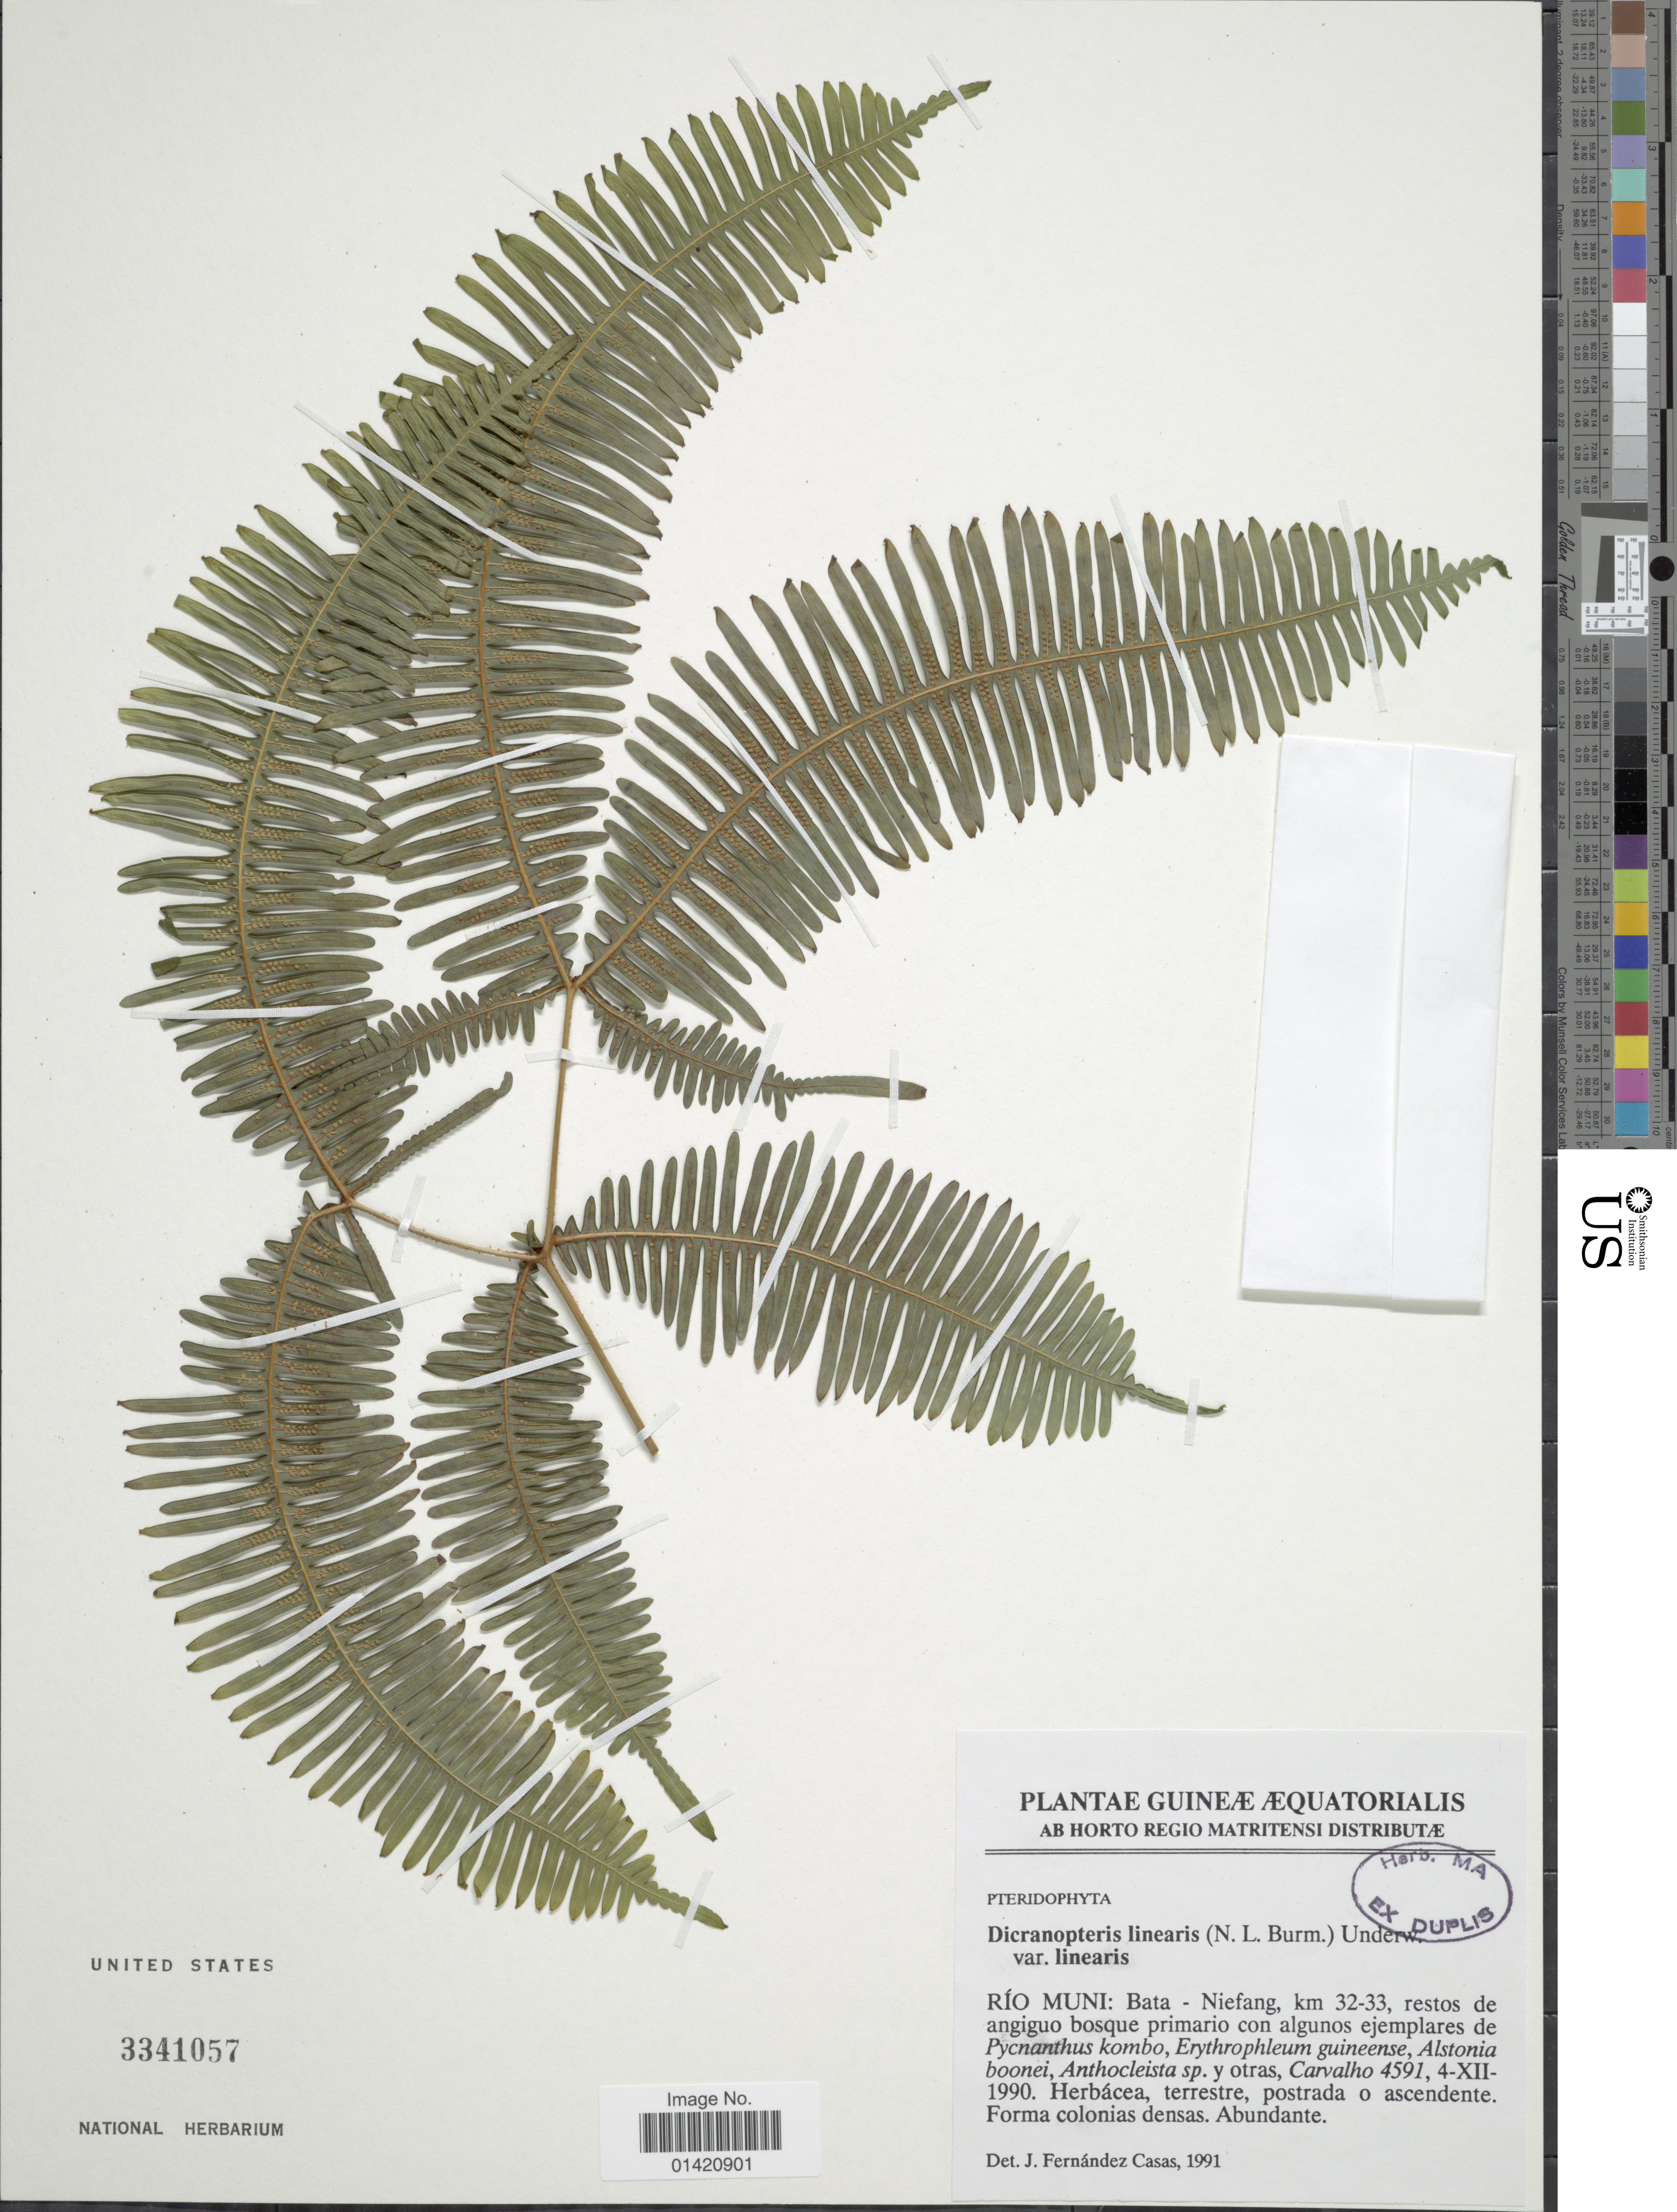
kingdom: Plantae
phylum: Tracheophyta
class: Polypodiopsida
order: Gleicheniales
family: Gleicheniaceae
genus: Dicranopteris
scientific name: Dicranopteris linearis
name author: (Burm. f.) Underw.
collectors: Carvalho, --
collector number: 4591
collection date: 1990-12-04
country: Equatorial Guinea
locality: Río Muni: Bata - Niefang, km 32-33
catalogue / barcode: US 3341057